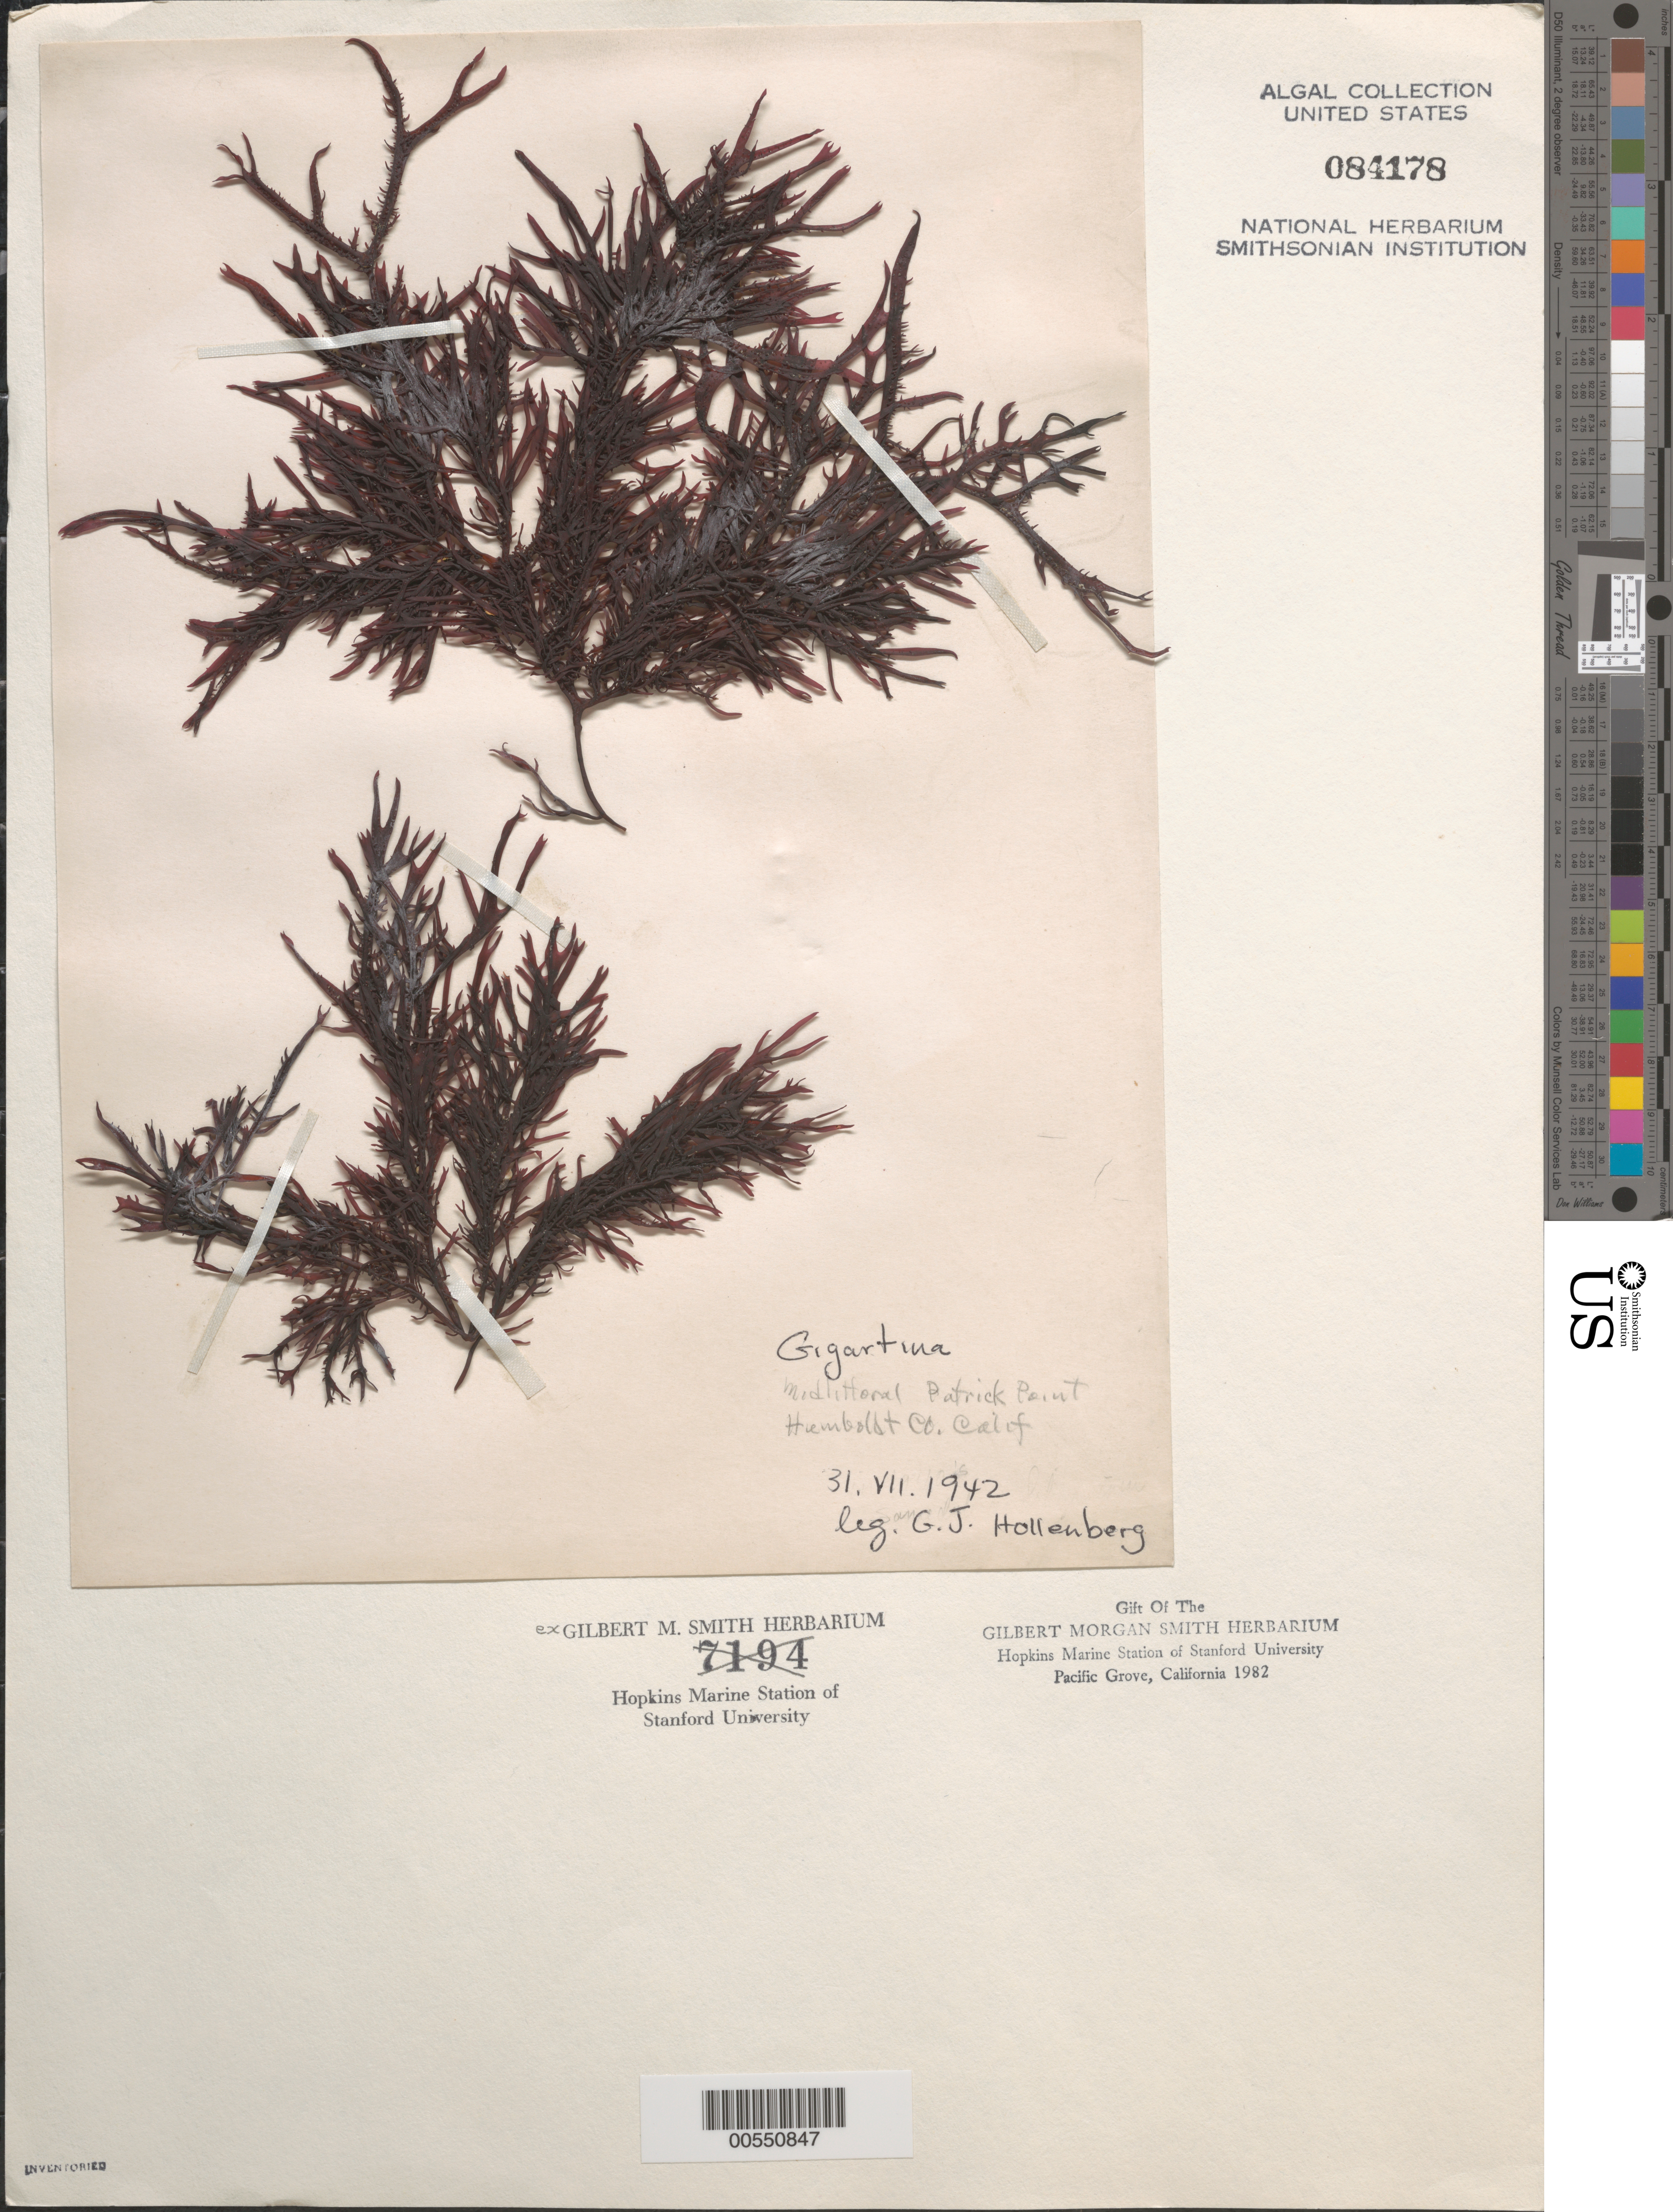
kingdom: Plantae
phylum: Rhodophyta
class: Florideophyceae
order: Gigartinales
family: Gigartinaceae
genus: Gigartina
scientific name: Gigartina sp.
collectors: G. Hollenberg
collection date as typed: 31 Jul 1942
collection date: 1942-07-31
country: United States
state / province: California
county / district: Humboldt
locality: Patrick's Point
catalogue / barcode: US 84178